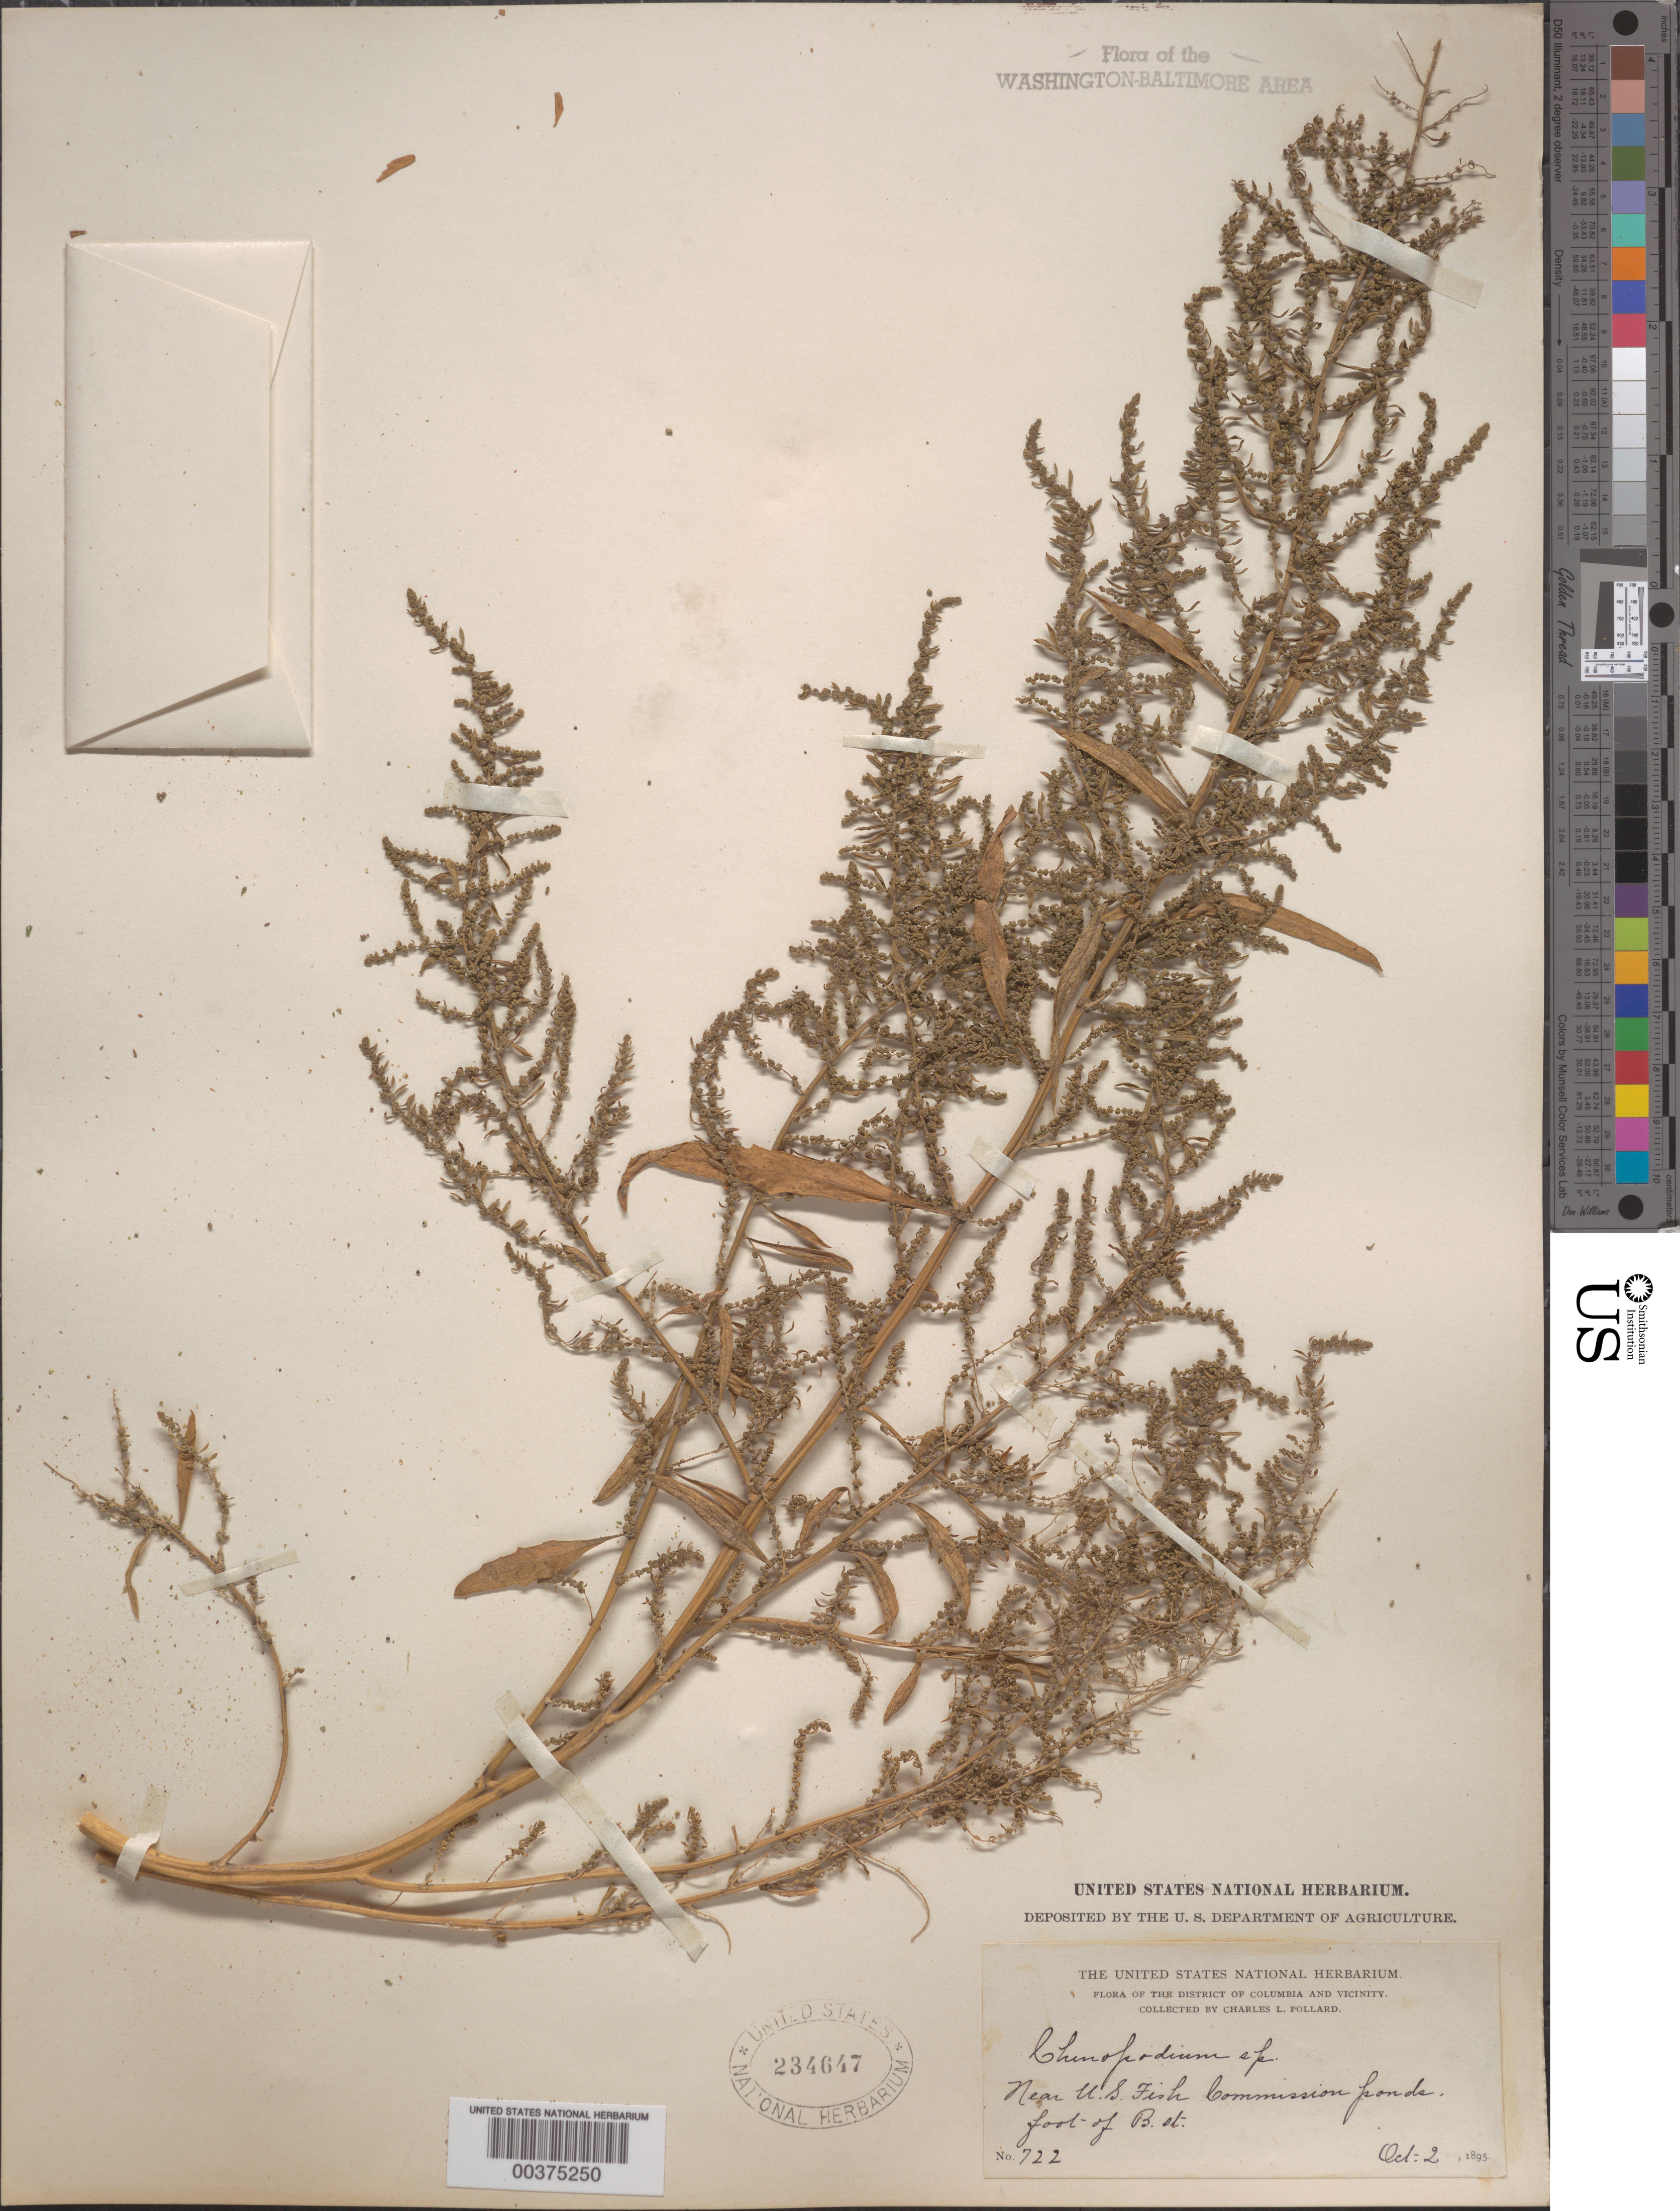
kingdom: Plantae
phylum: Tracheophyta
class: Magnoliopsida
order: Caryophyllales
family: Amaranthaceae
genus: Chenopodium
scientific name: Chenopodium ambrosioides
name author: L.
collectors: C. L. Pollard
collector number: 722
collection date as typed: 02 Oct 1895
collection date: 1895-10-02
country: United States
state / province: District of Columbia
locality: U.S. Fish Commission Ponds, B St.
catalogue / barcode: US 234647